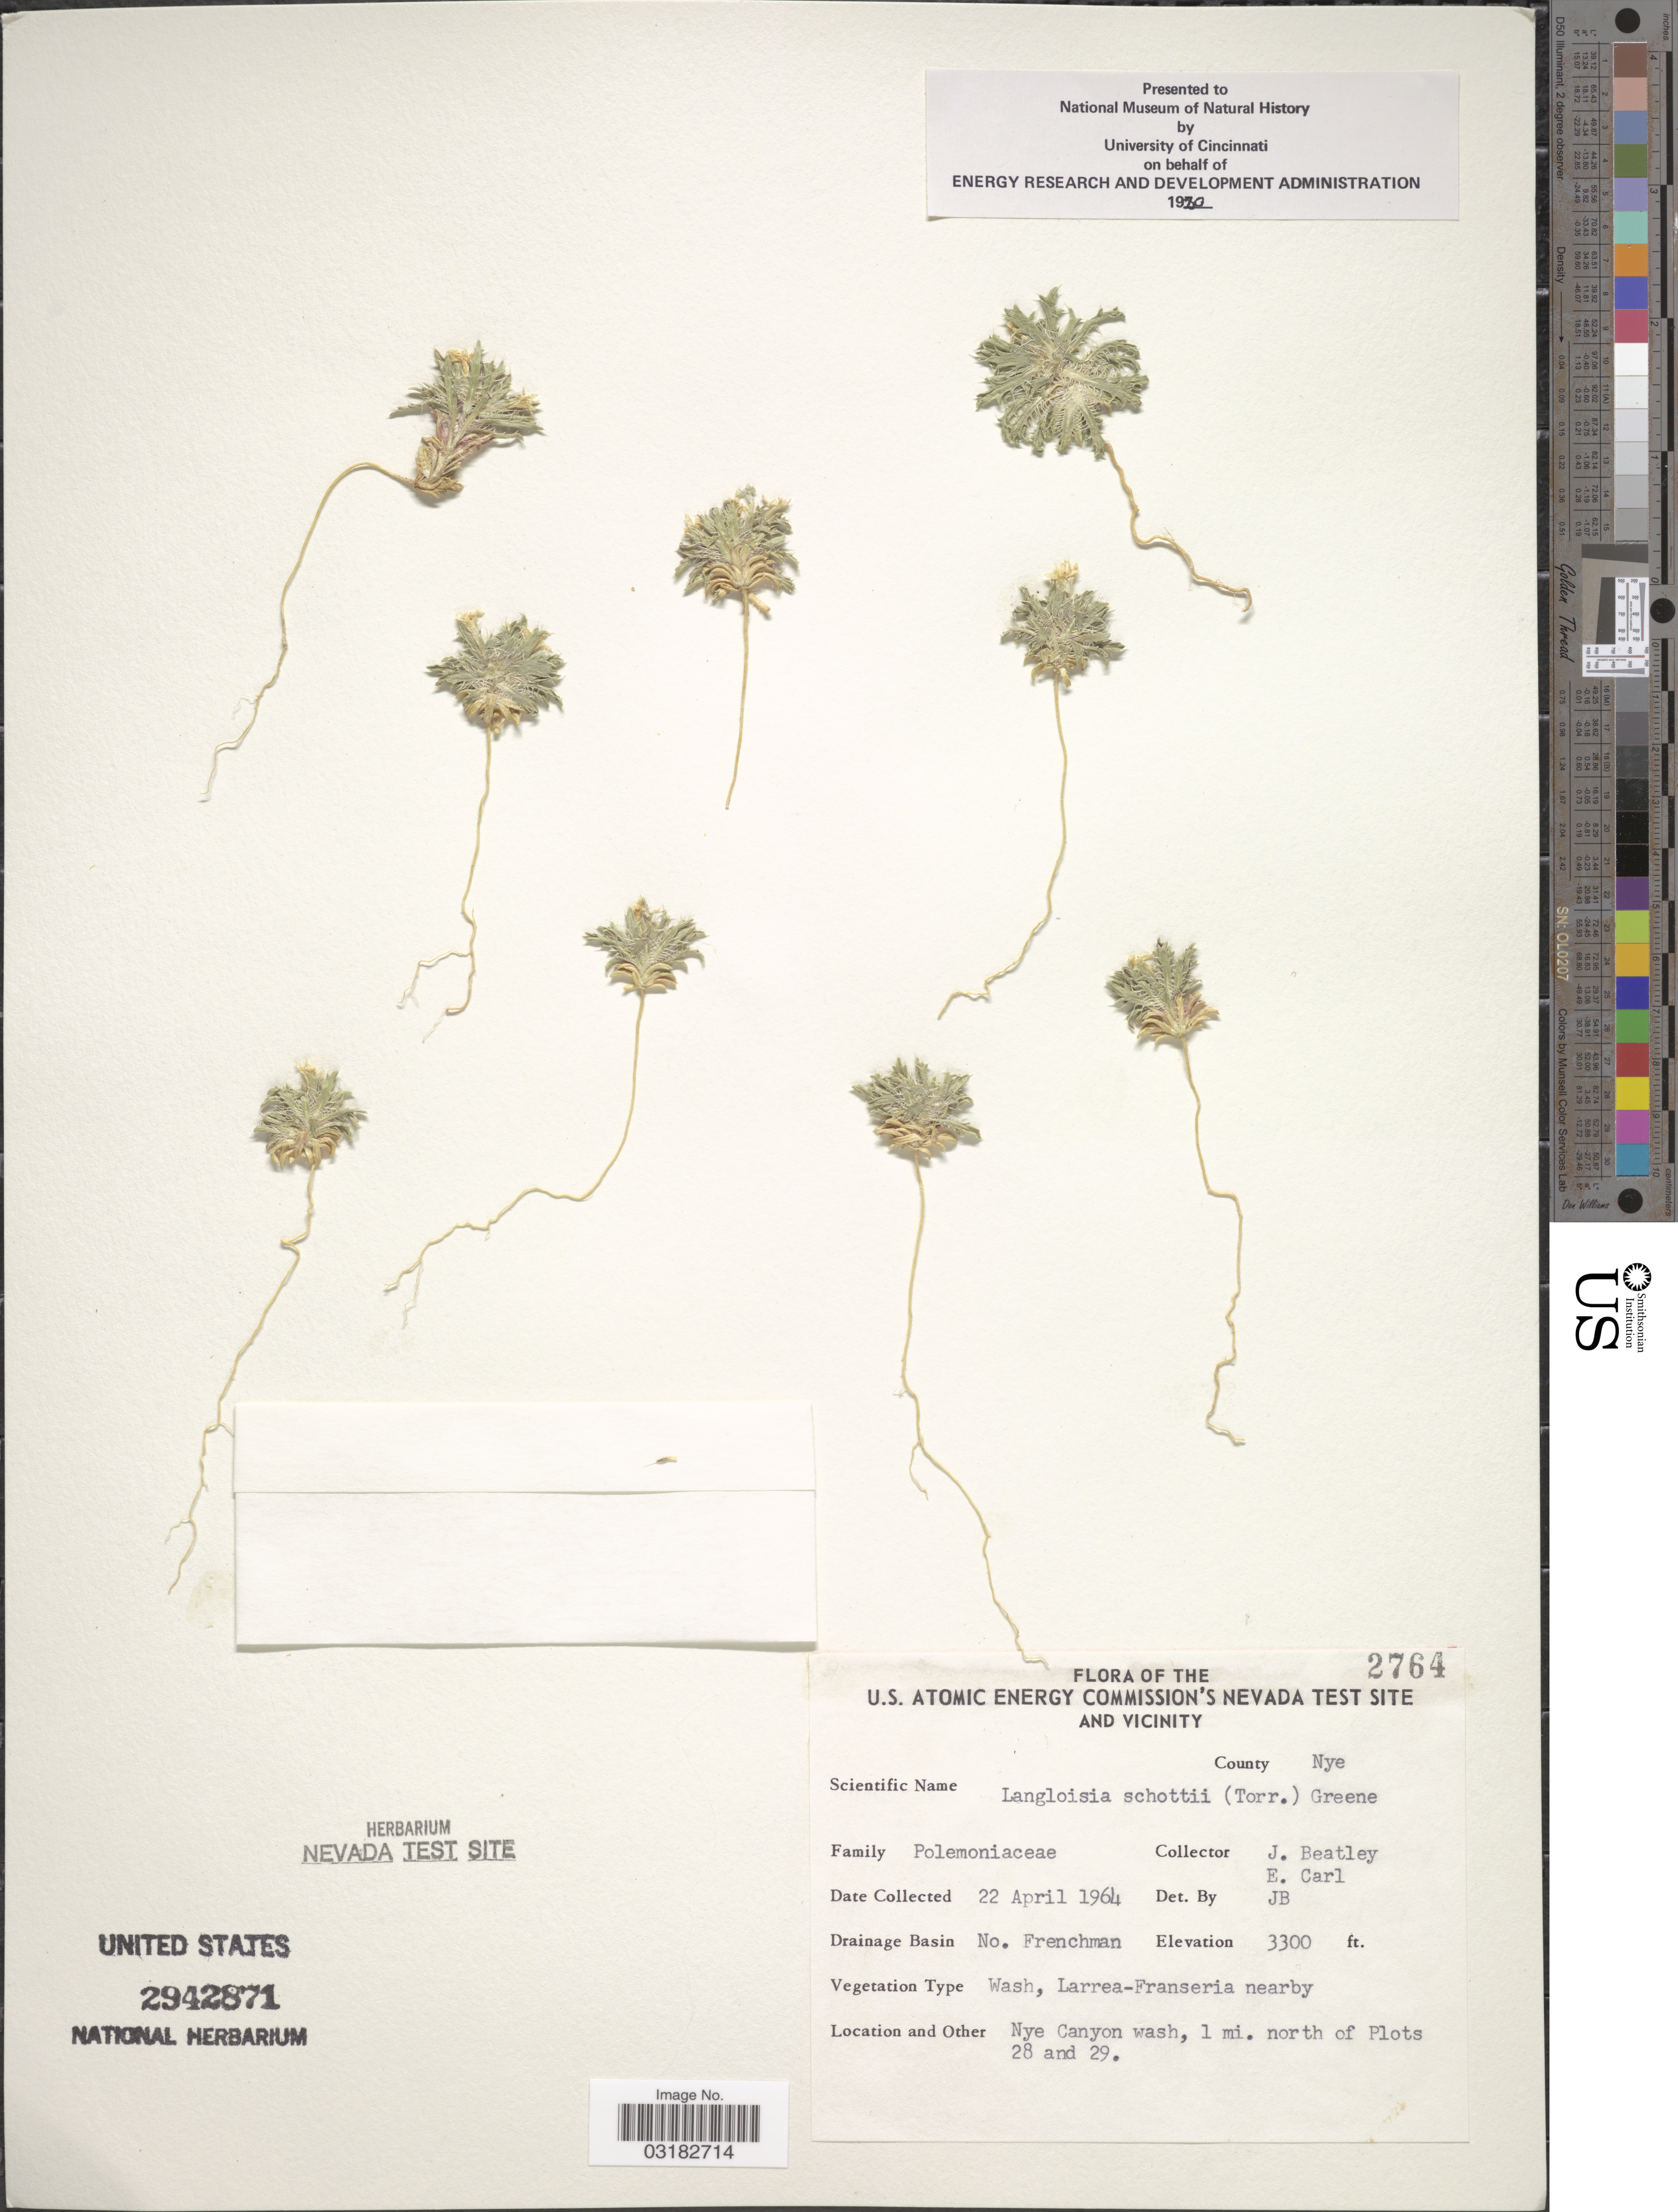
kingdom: Plantae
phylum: Tracheophyta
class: Magnoliopsida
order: Ericales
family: Polemoniaceae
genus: Loeseliastrum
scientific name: Loeseliastrum schottii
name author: (Torr.) Timbrook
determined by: Strong, Mark T., (BOT), Smithsonian Institution - National Museum of Natural History (UNITED STATES)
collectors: J. C. Beatley & E. Carl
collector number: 2764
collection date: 1964-04-22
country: United States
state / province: Nevada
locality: U.S. Atomic Energy Commission's Nevada Test Site and vicinity. County Nye. Drainage Basin No. Frenchman. Nye Canyon wash, 1 mi. north of Plots 28 and 29.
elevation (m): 1006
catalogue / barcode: US 2942871